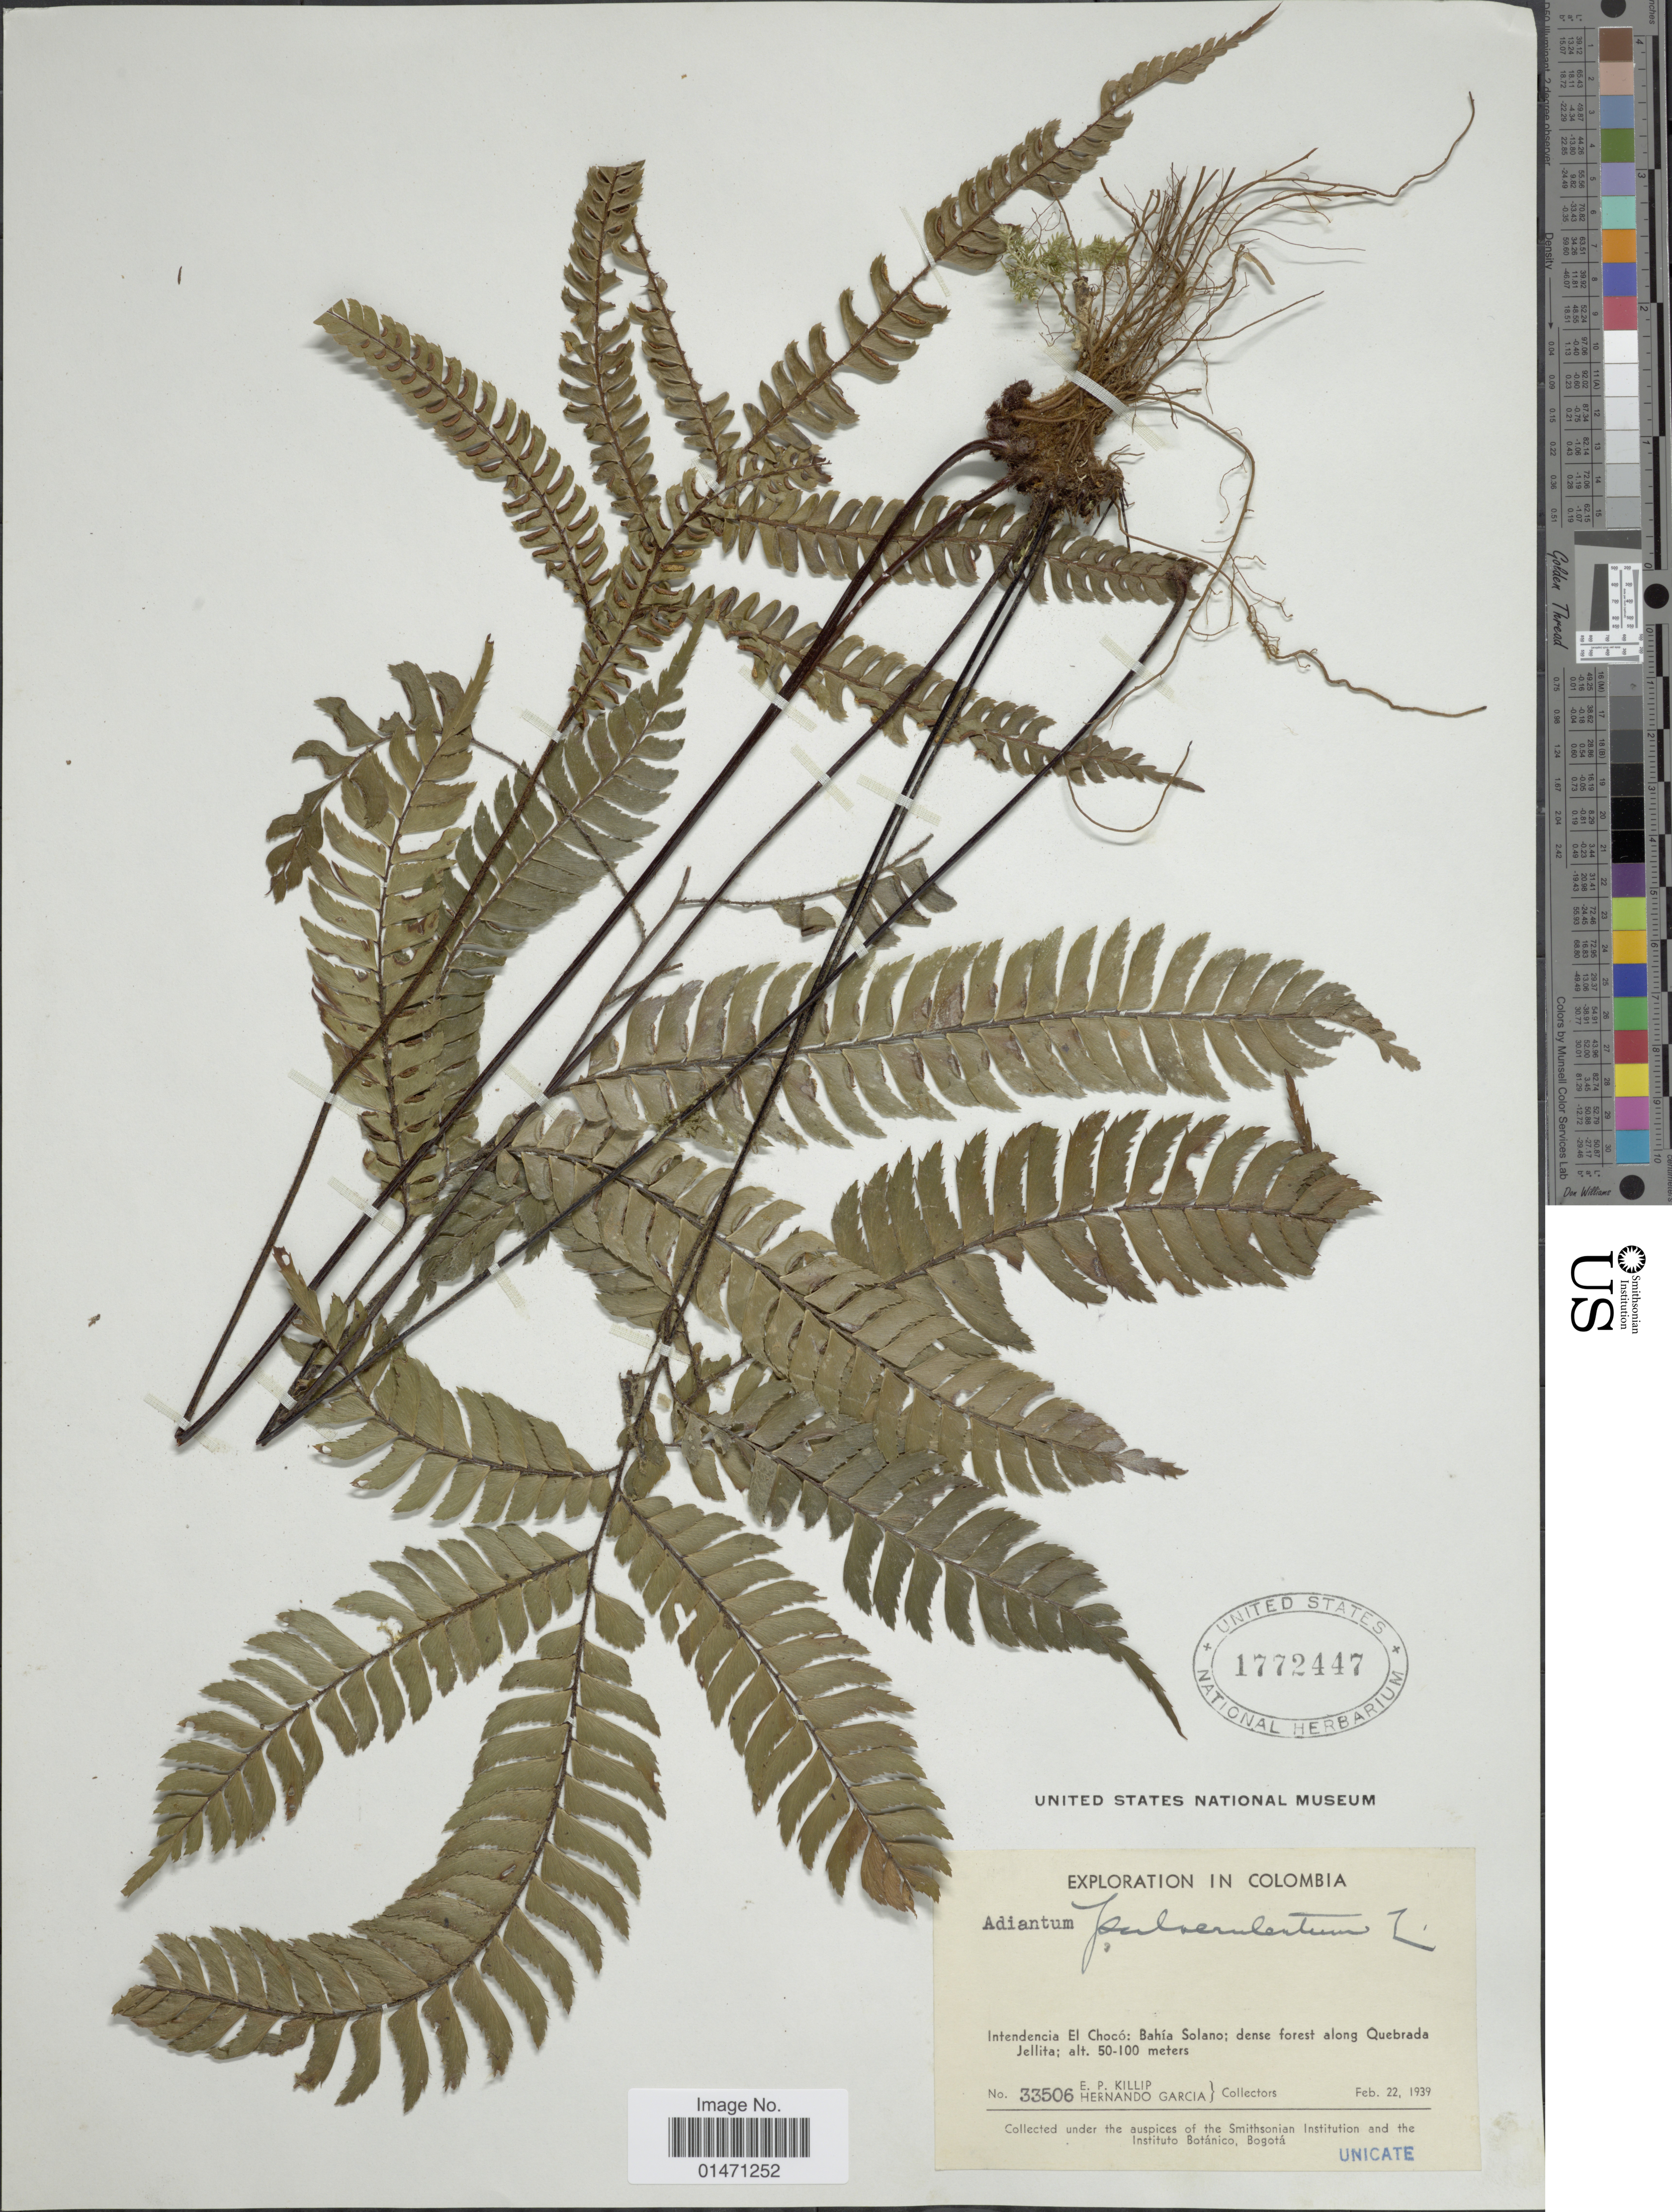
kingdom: Plantae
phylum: Tracheophyta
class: Polypodiopsida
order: Polypodiales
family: Pteridaceae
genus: Adiantum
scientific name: Adiantum pulverulentum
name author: L.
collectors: E. P. Killip & H. Garcia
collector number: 33506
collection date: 1939-02-22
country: Colombia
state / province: Chocó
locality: Intendencia El Choco: Bahia Solano; dense forest along Quebrada Jellita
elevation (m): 50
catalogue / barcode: US 1772447